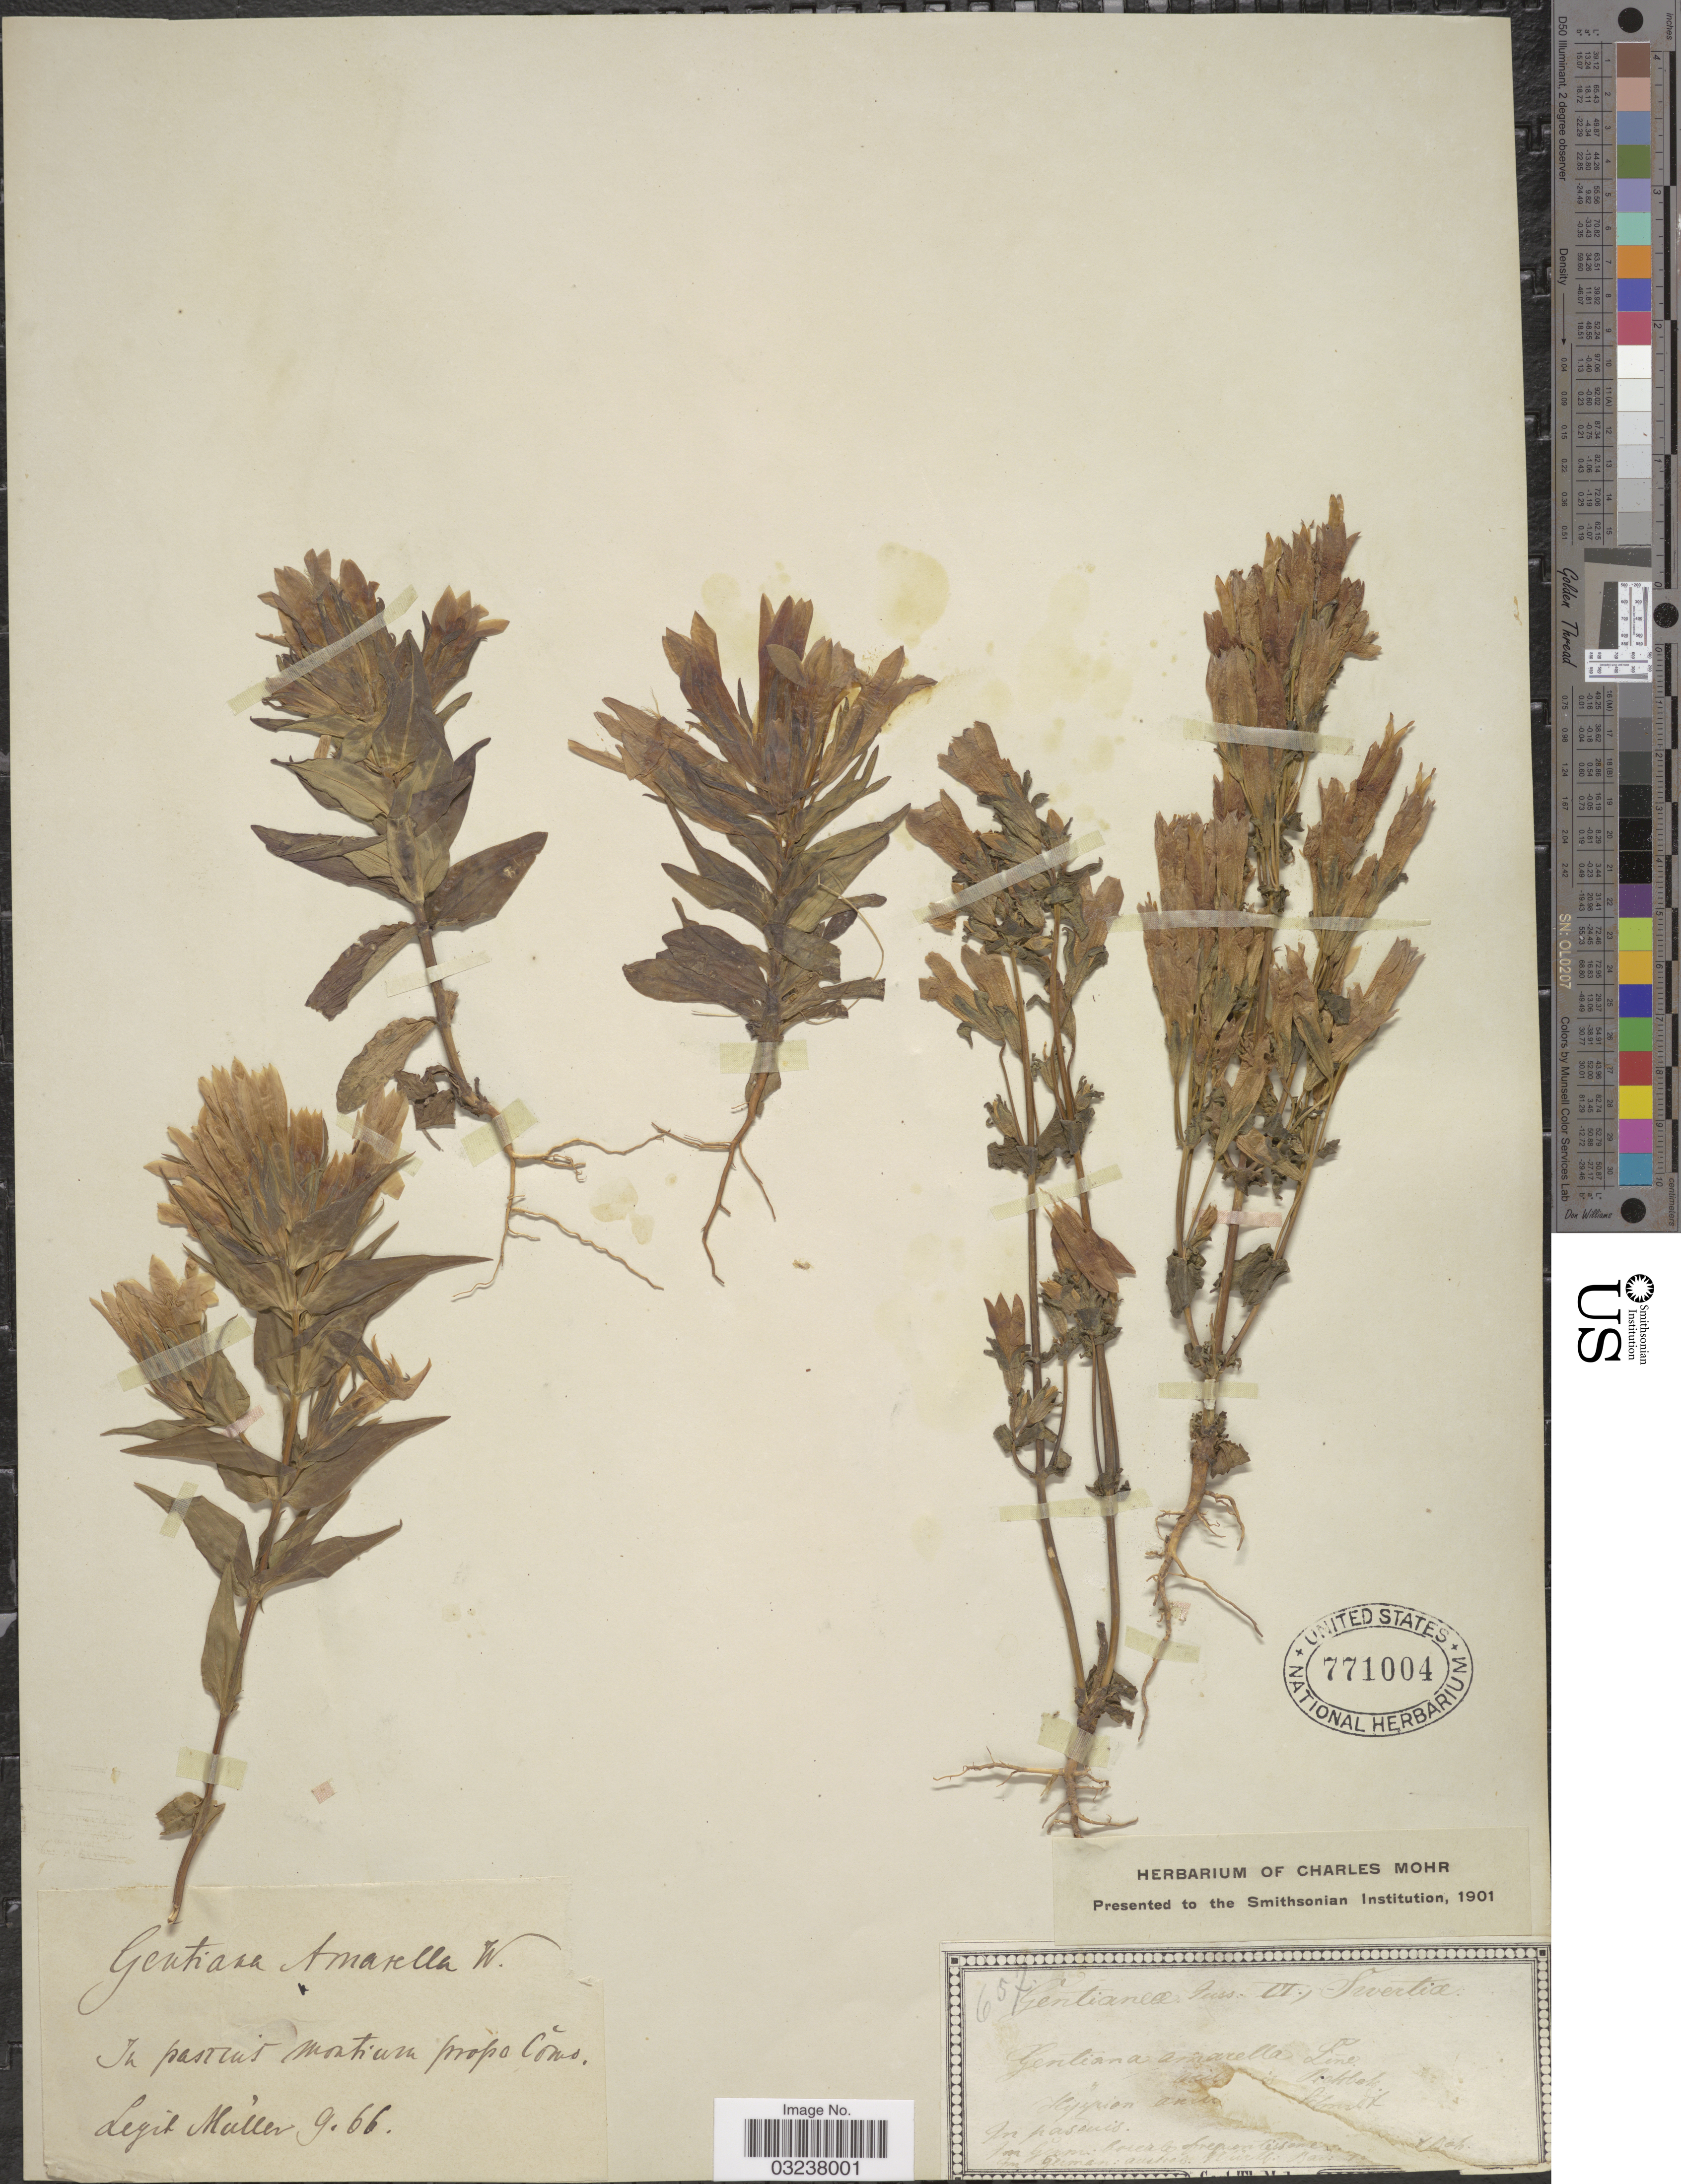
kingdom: Plantae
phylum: Tracheophyta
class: Magnoliopsida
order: Gentianales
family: Gentianaceae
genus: Gentianella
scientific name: Gentianella amarella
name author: (L.) Börner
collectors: Müller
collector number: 657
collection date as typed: Transcribed d/m/y: /9/66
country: Italy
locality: In pascuis montium prope Como. [illegible text]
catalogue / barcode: US 771004